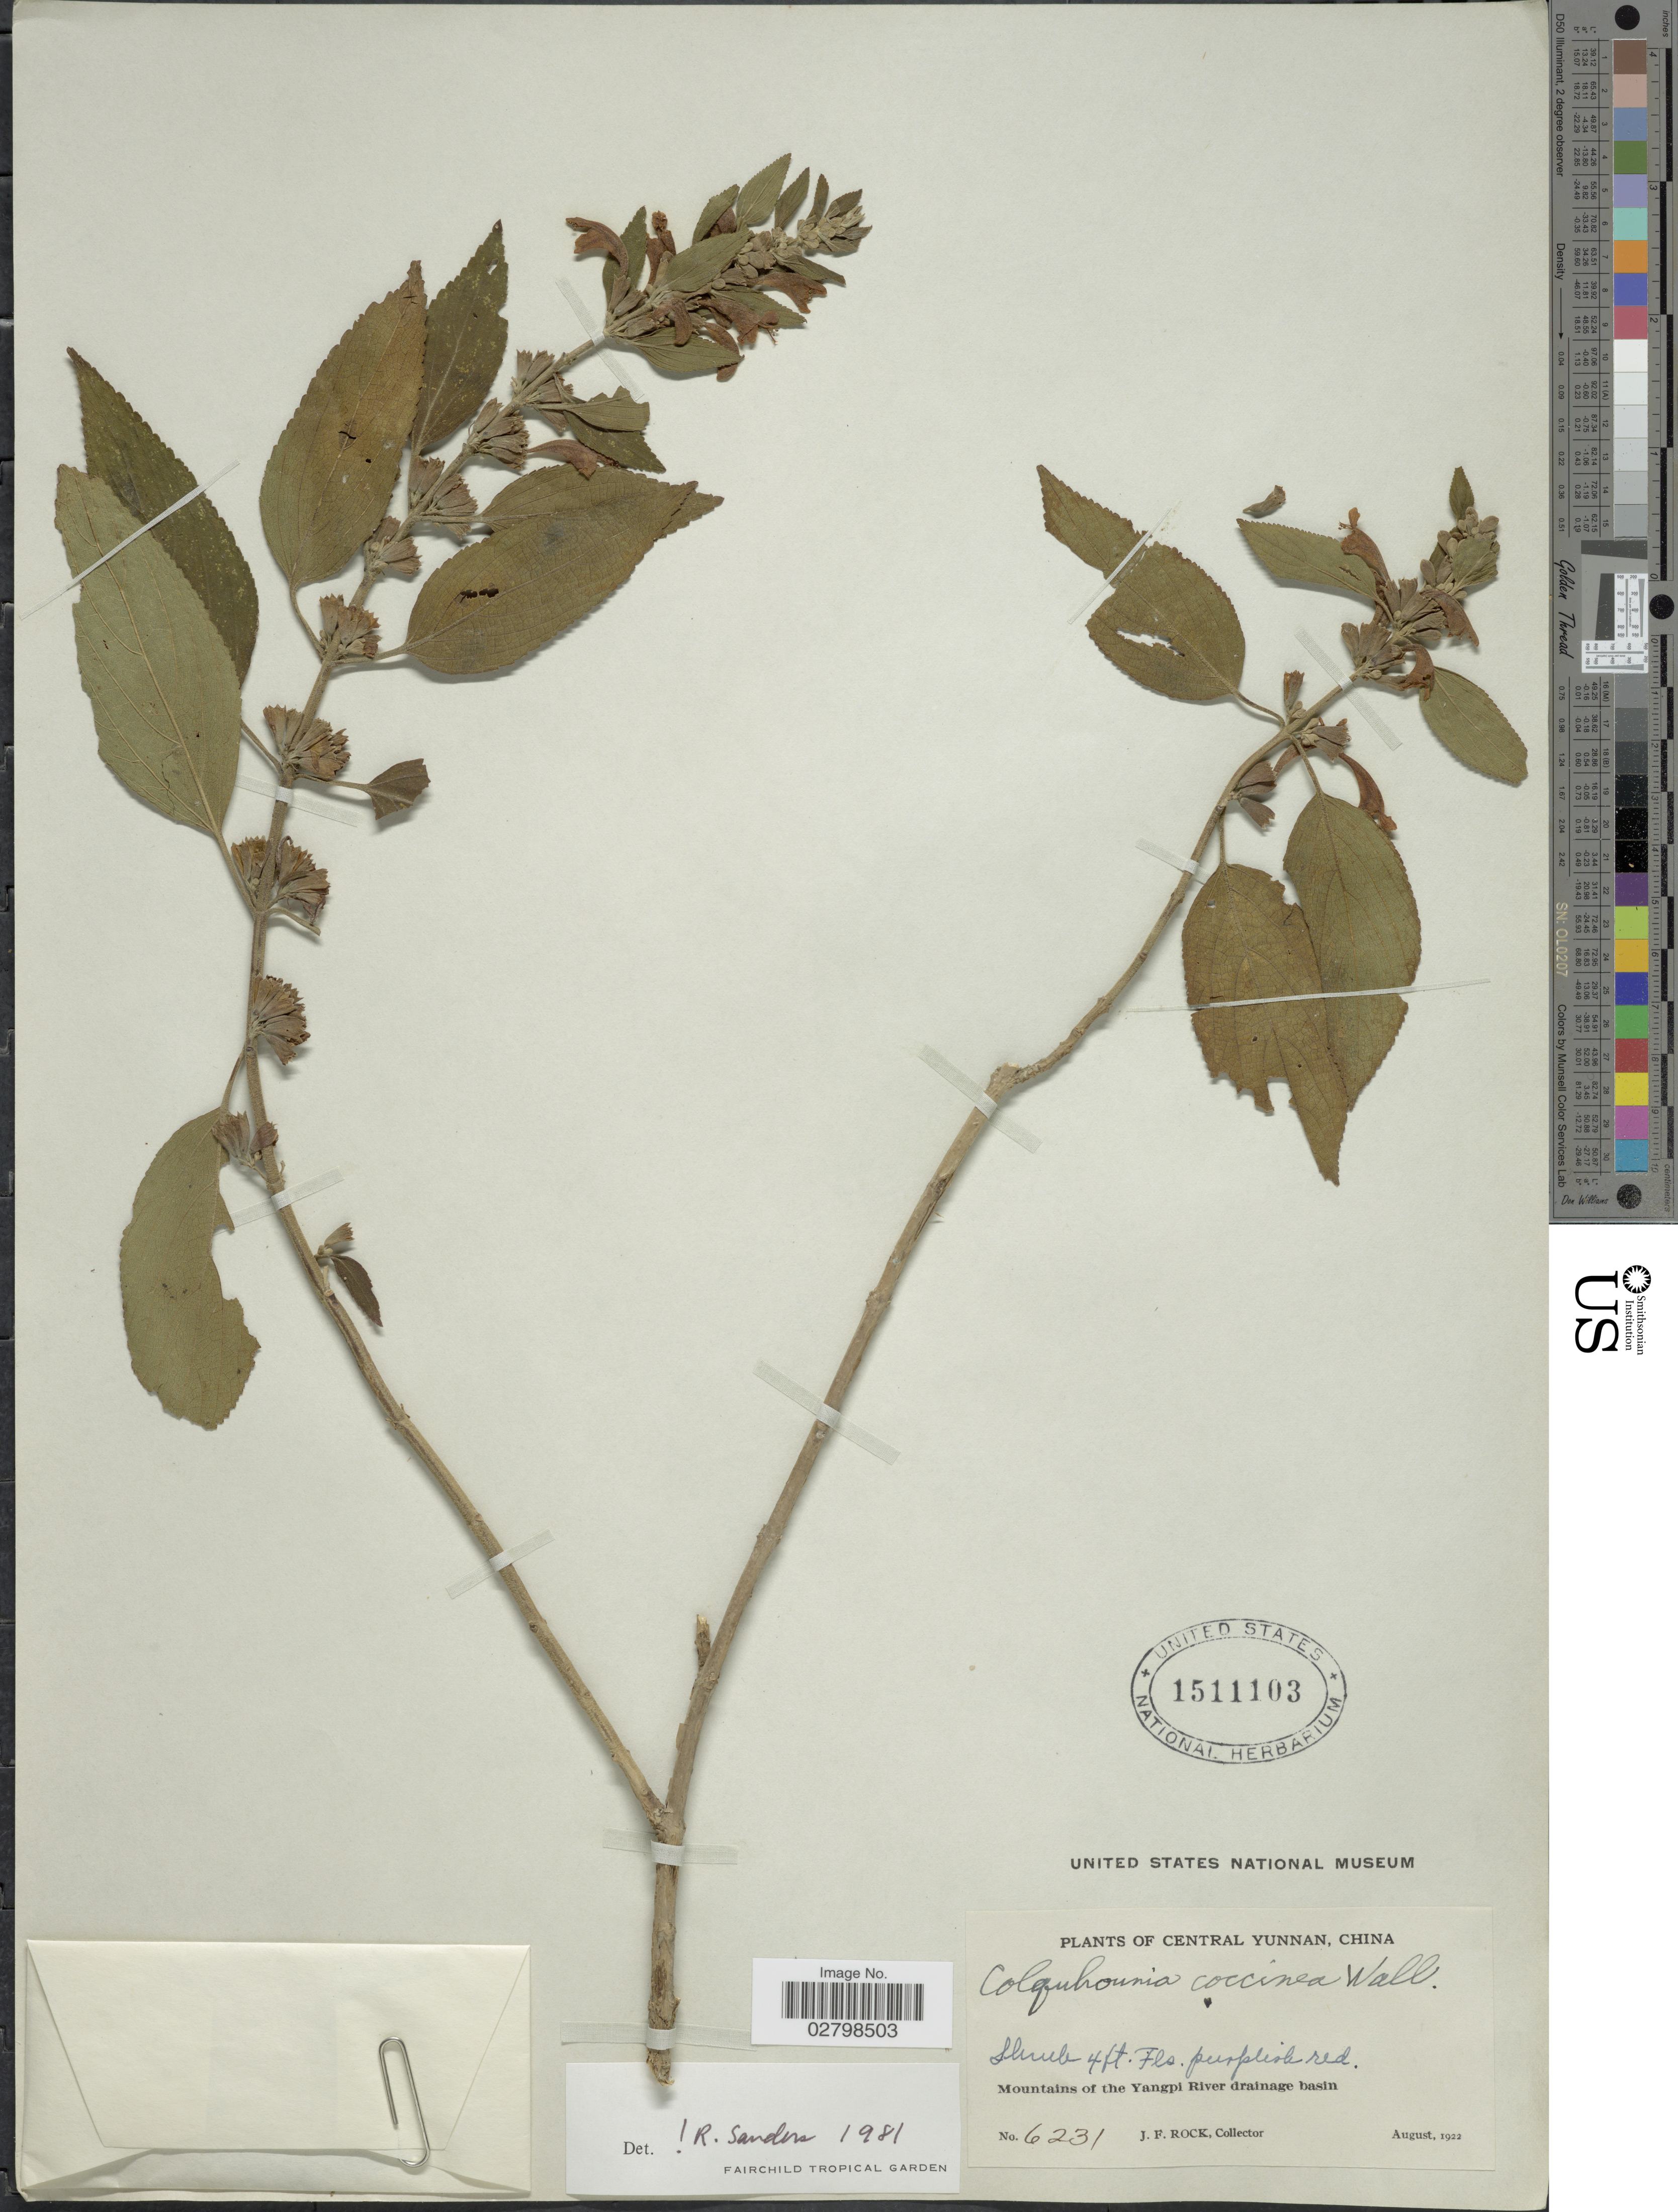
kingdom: Plantae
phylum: Tracheophyta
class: Magnoliopsida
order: Lamiales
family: Lamiaceae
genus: Colquhounia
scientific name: Colquhounia coccinea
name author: Wall.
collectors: J. Rock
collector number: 6231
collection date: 1922-08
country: China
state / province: Yunnan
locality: Central Yunnan. Mountains of the Yangpi River drainage basin.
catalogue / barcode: US 1511103